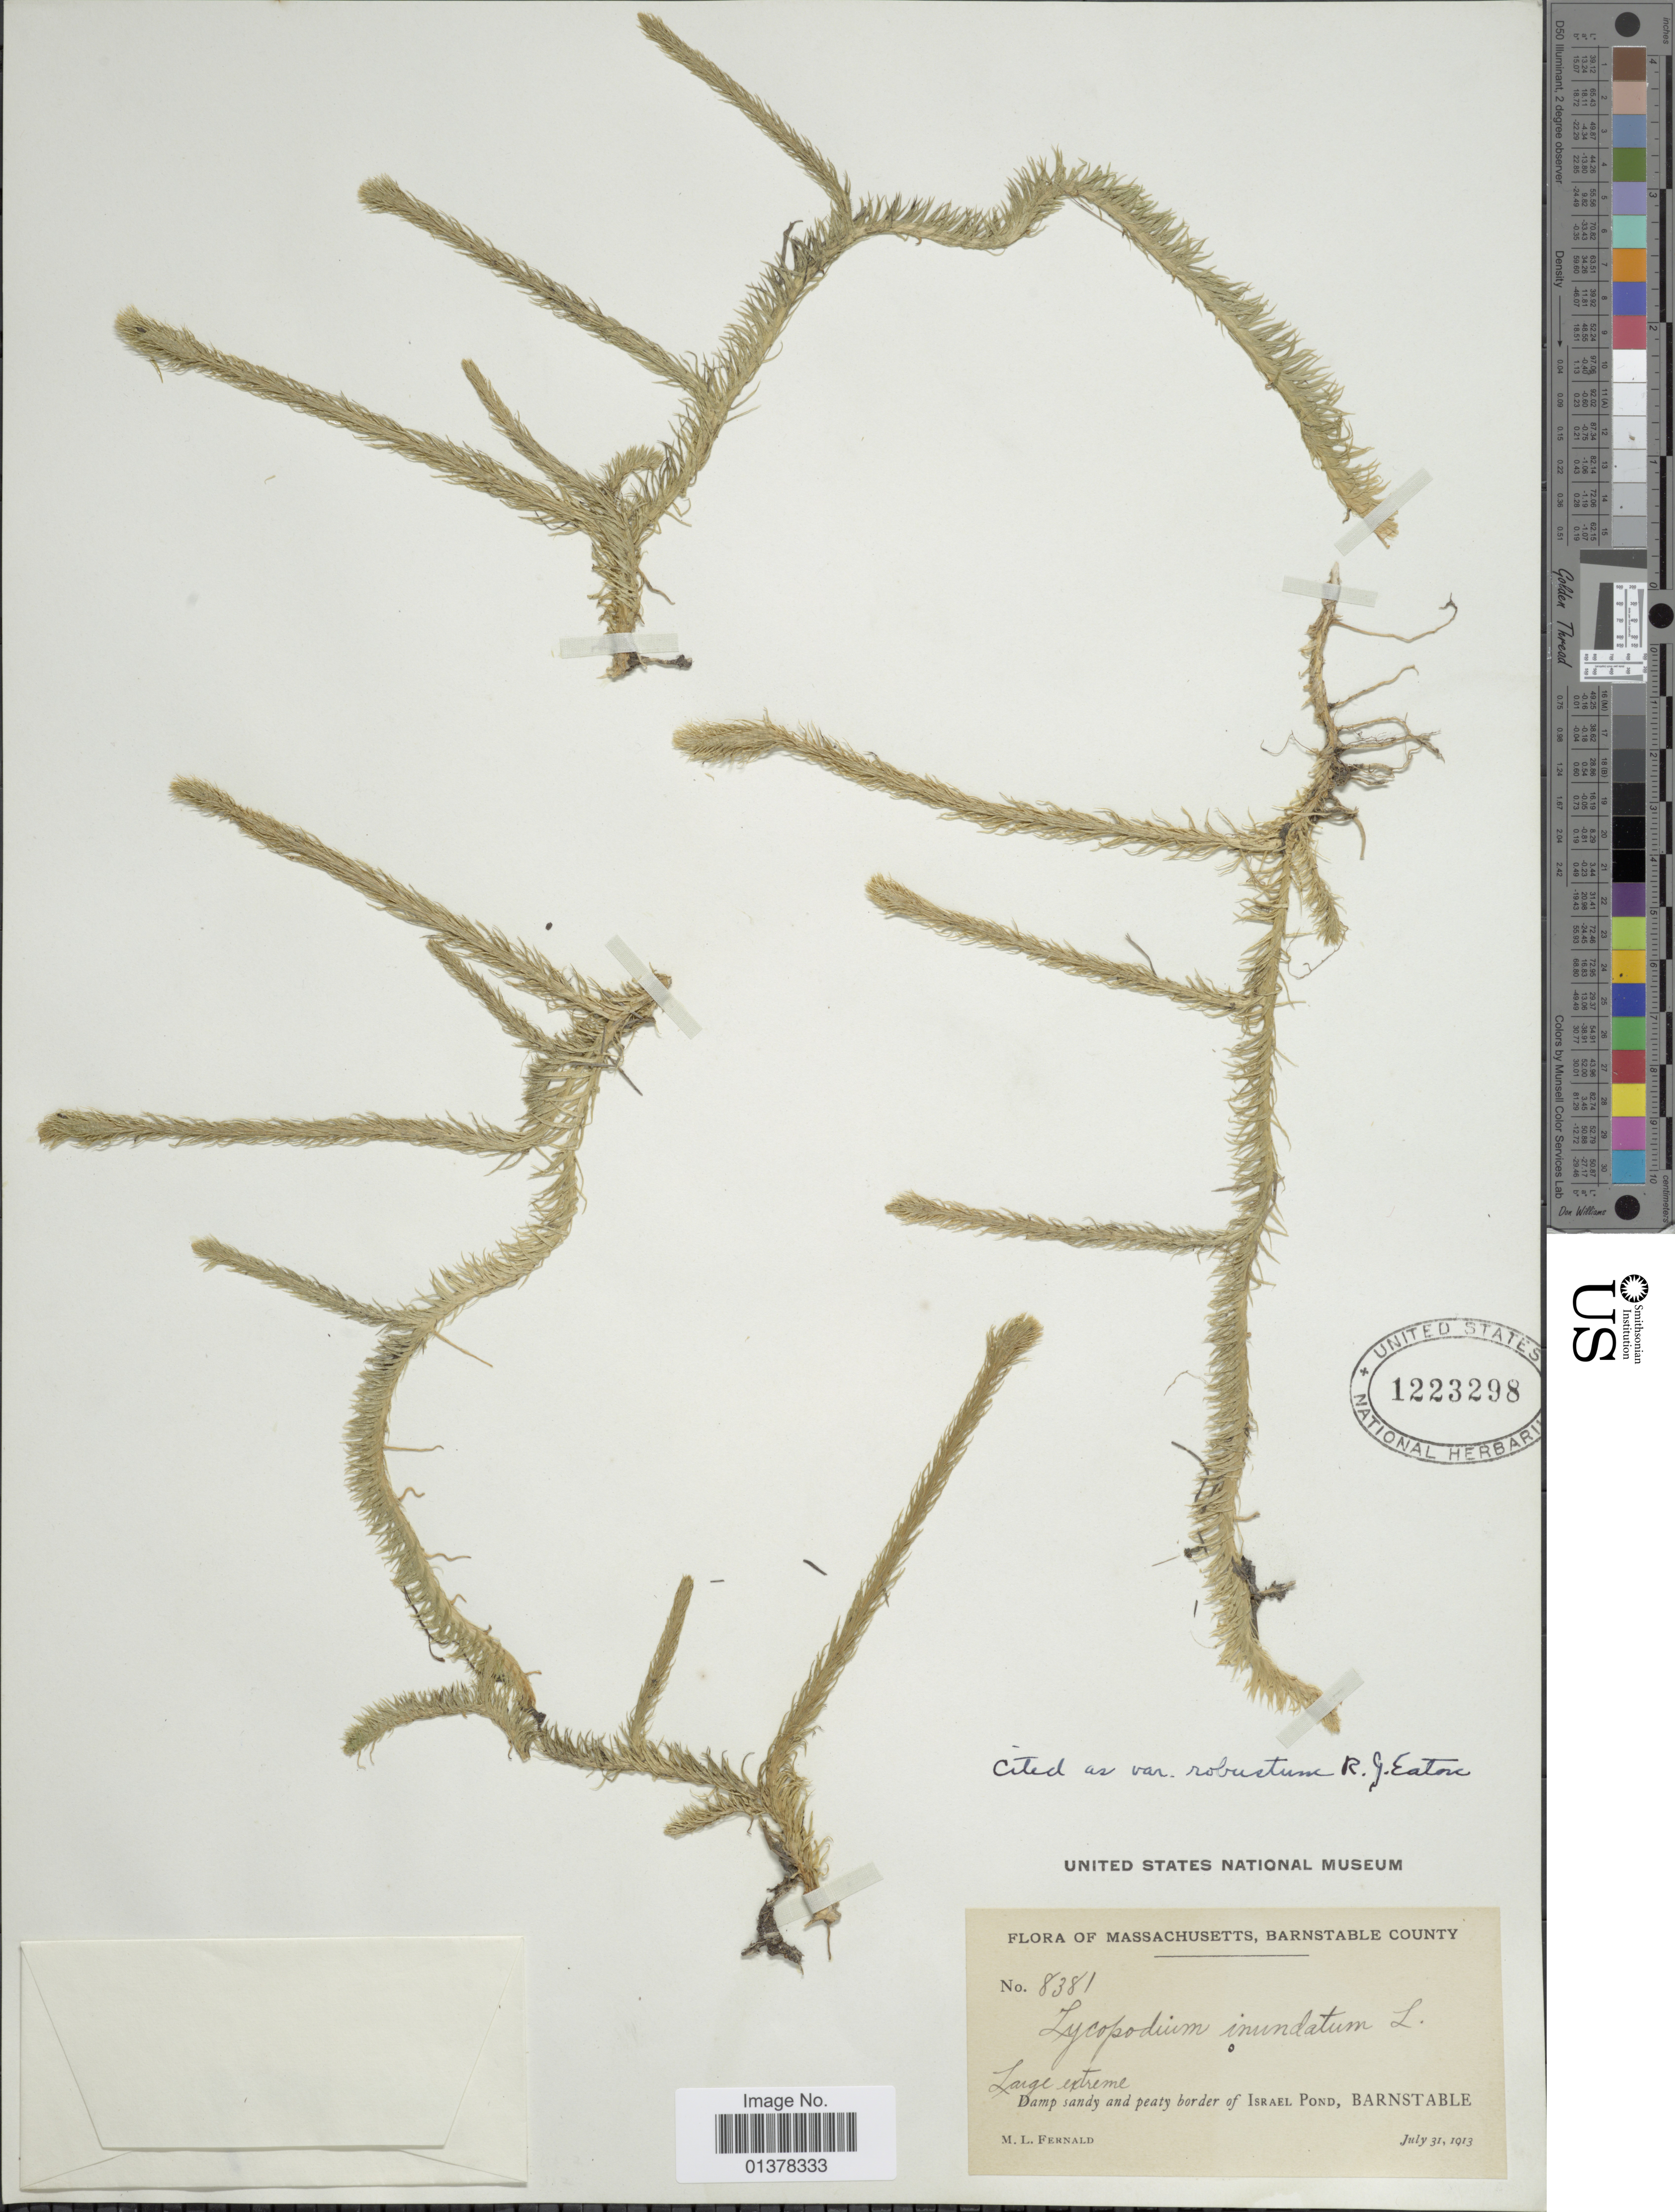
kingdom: Plantae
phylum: Tracheophyta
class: Lycopodiopsida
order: Lycopodiales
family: Lycopodiaceae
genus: Lycopodiella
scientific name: Lycopodiella inundata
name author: (L.) Holub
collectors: M. L. Fernald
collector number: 8381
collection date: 1913-07-31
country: United States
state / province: Massachusetts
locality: Barnstable County, Lange extreme, damp sandy and peaty border of Israel Ppond, Barnstable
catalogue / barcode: US 1223298